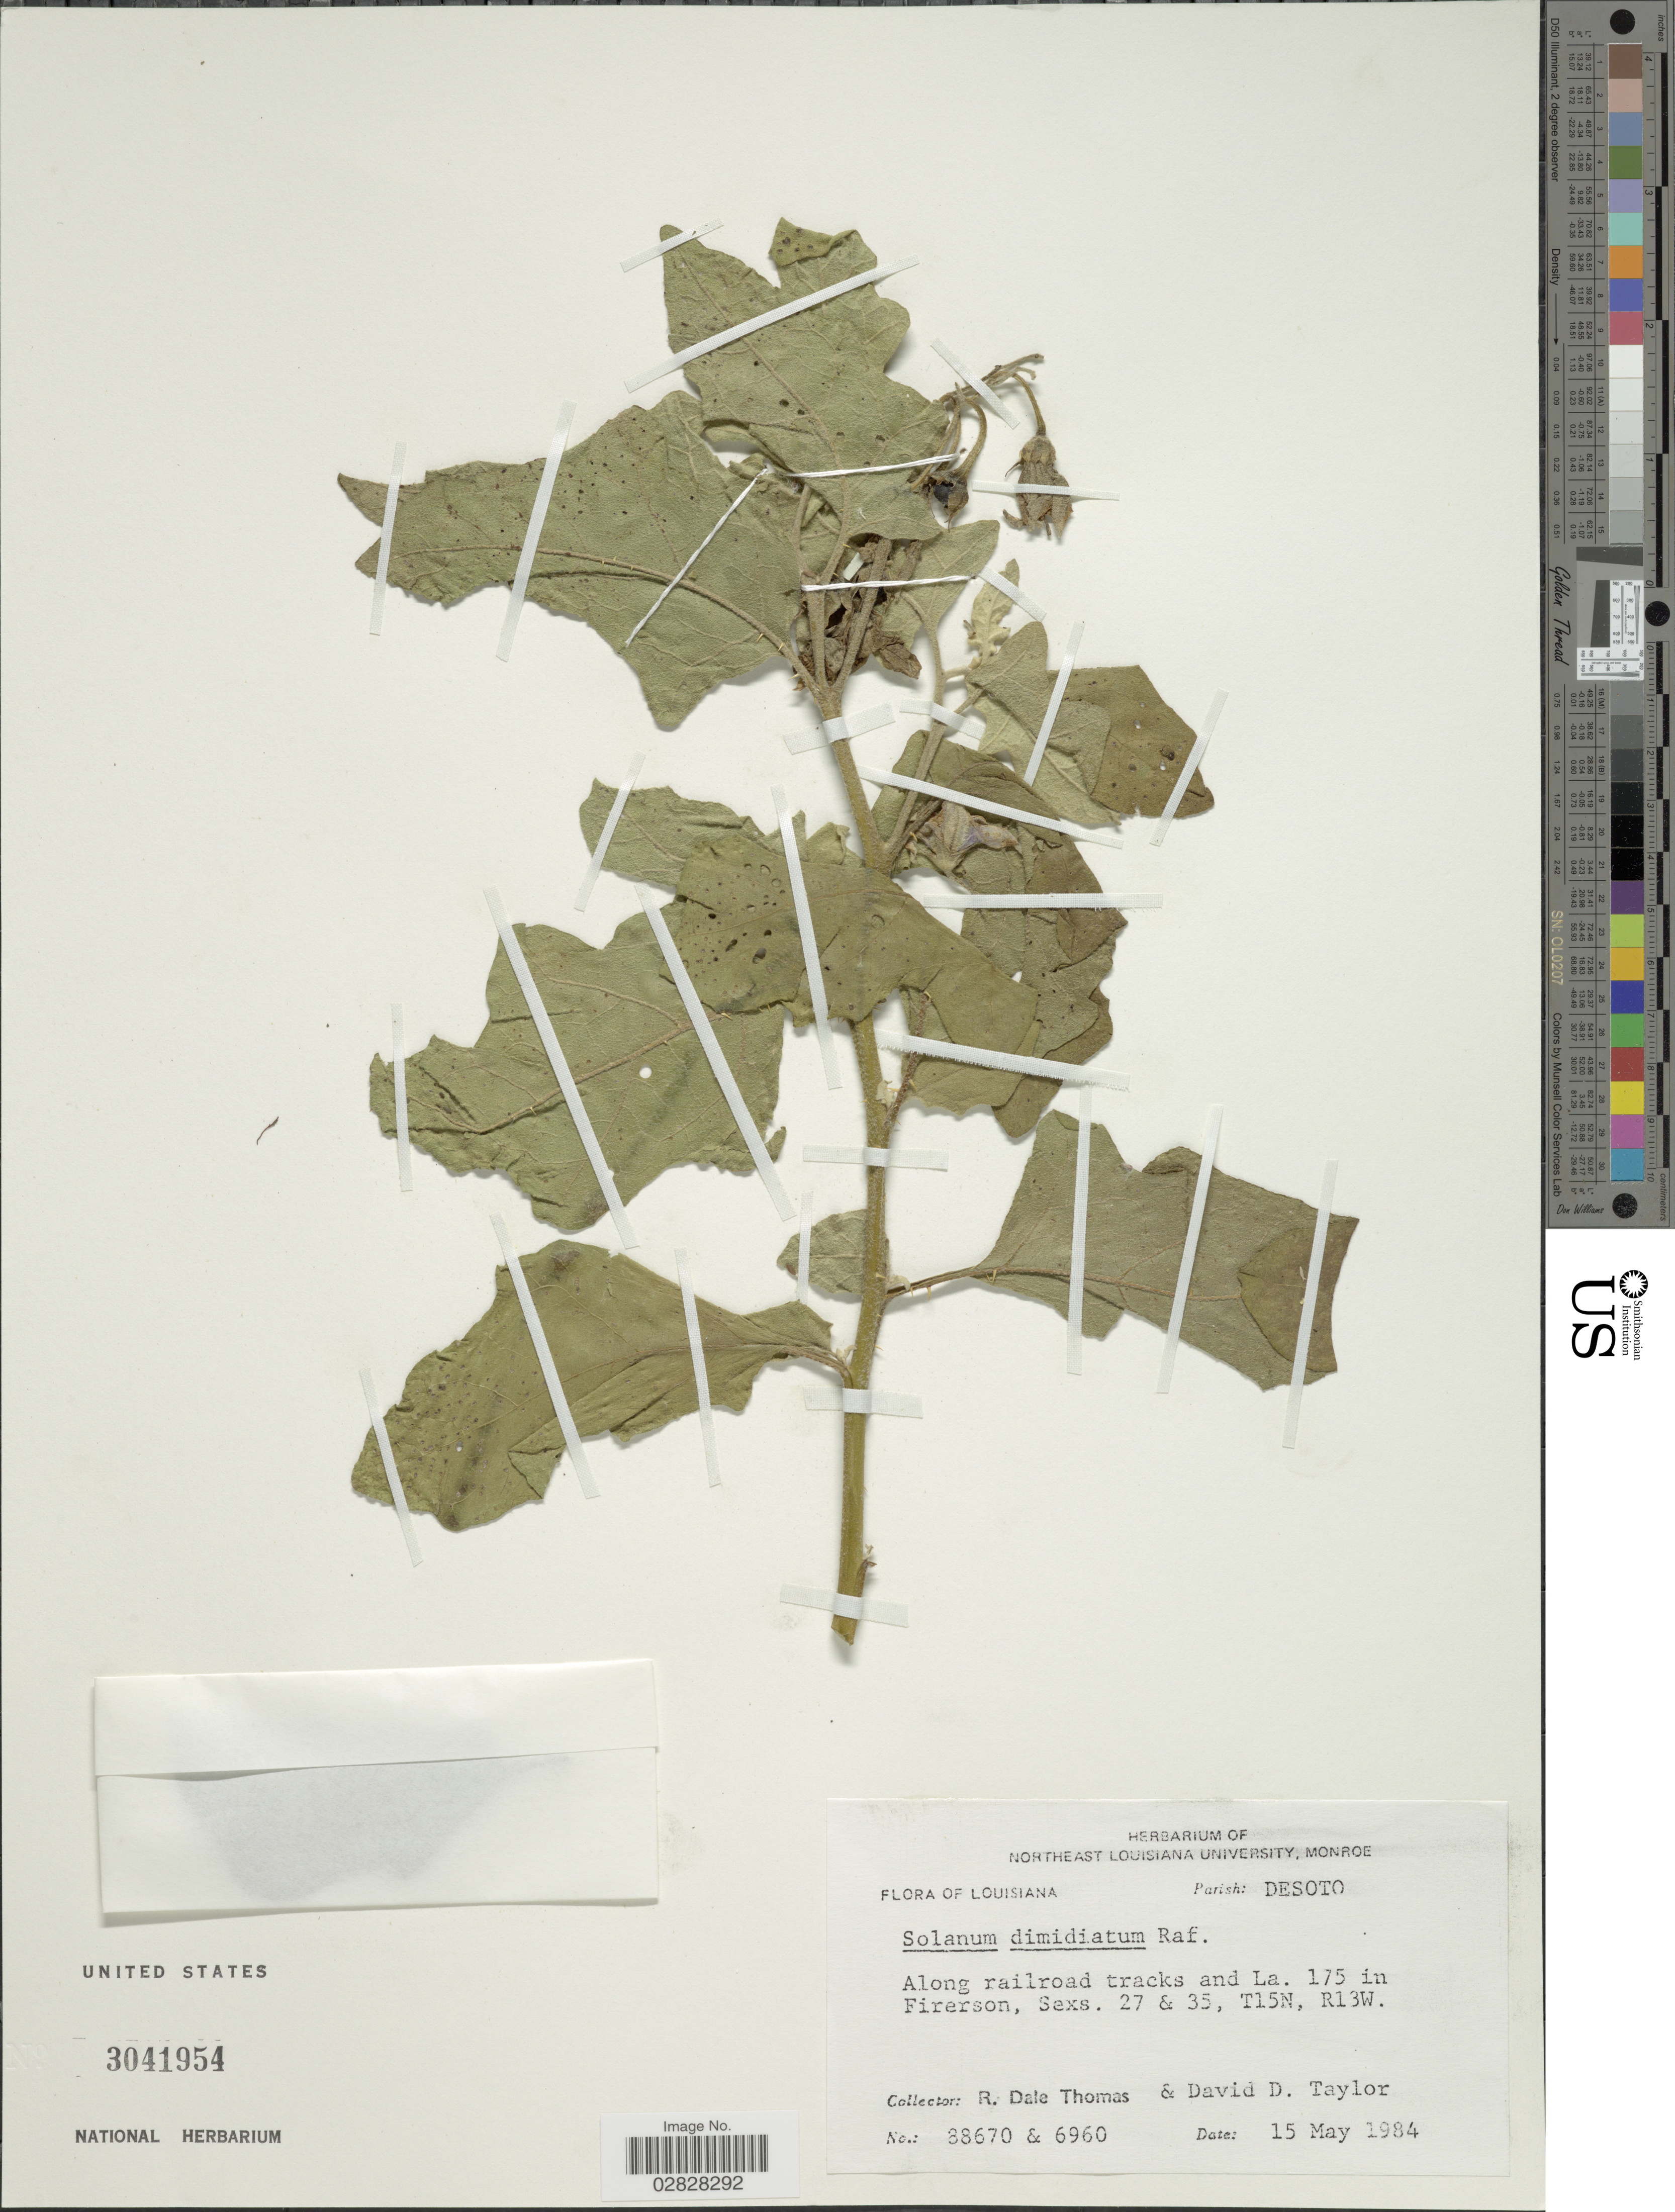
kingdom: Plantae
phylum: Tracheophyta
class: Magnoliopsida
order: Solanales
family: Solanaceae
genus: Solanum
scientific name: Solanum dimidiatum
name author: Raf.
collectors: R. Thomas & D. C. Taylor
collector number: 88670/6960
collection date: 1984-05-15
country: United States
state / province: Louisiana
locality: Parish: Desoto. Along railroad tracks and La. 175 in Firerson, Sexs. 27& 35, T15N, R13W.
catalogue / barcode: US 3041954